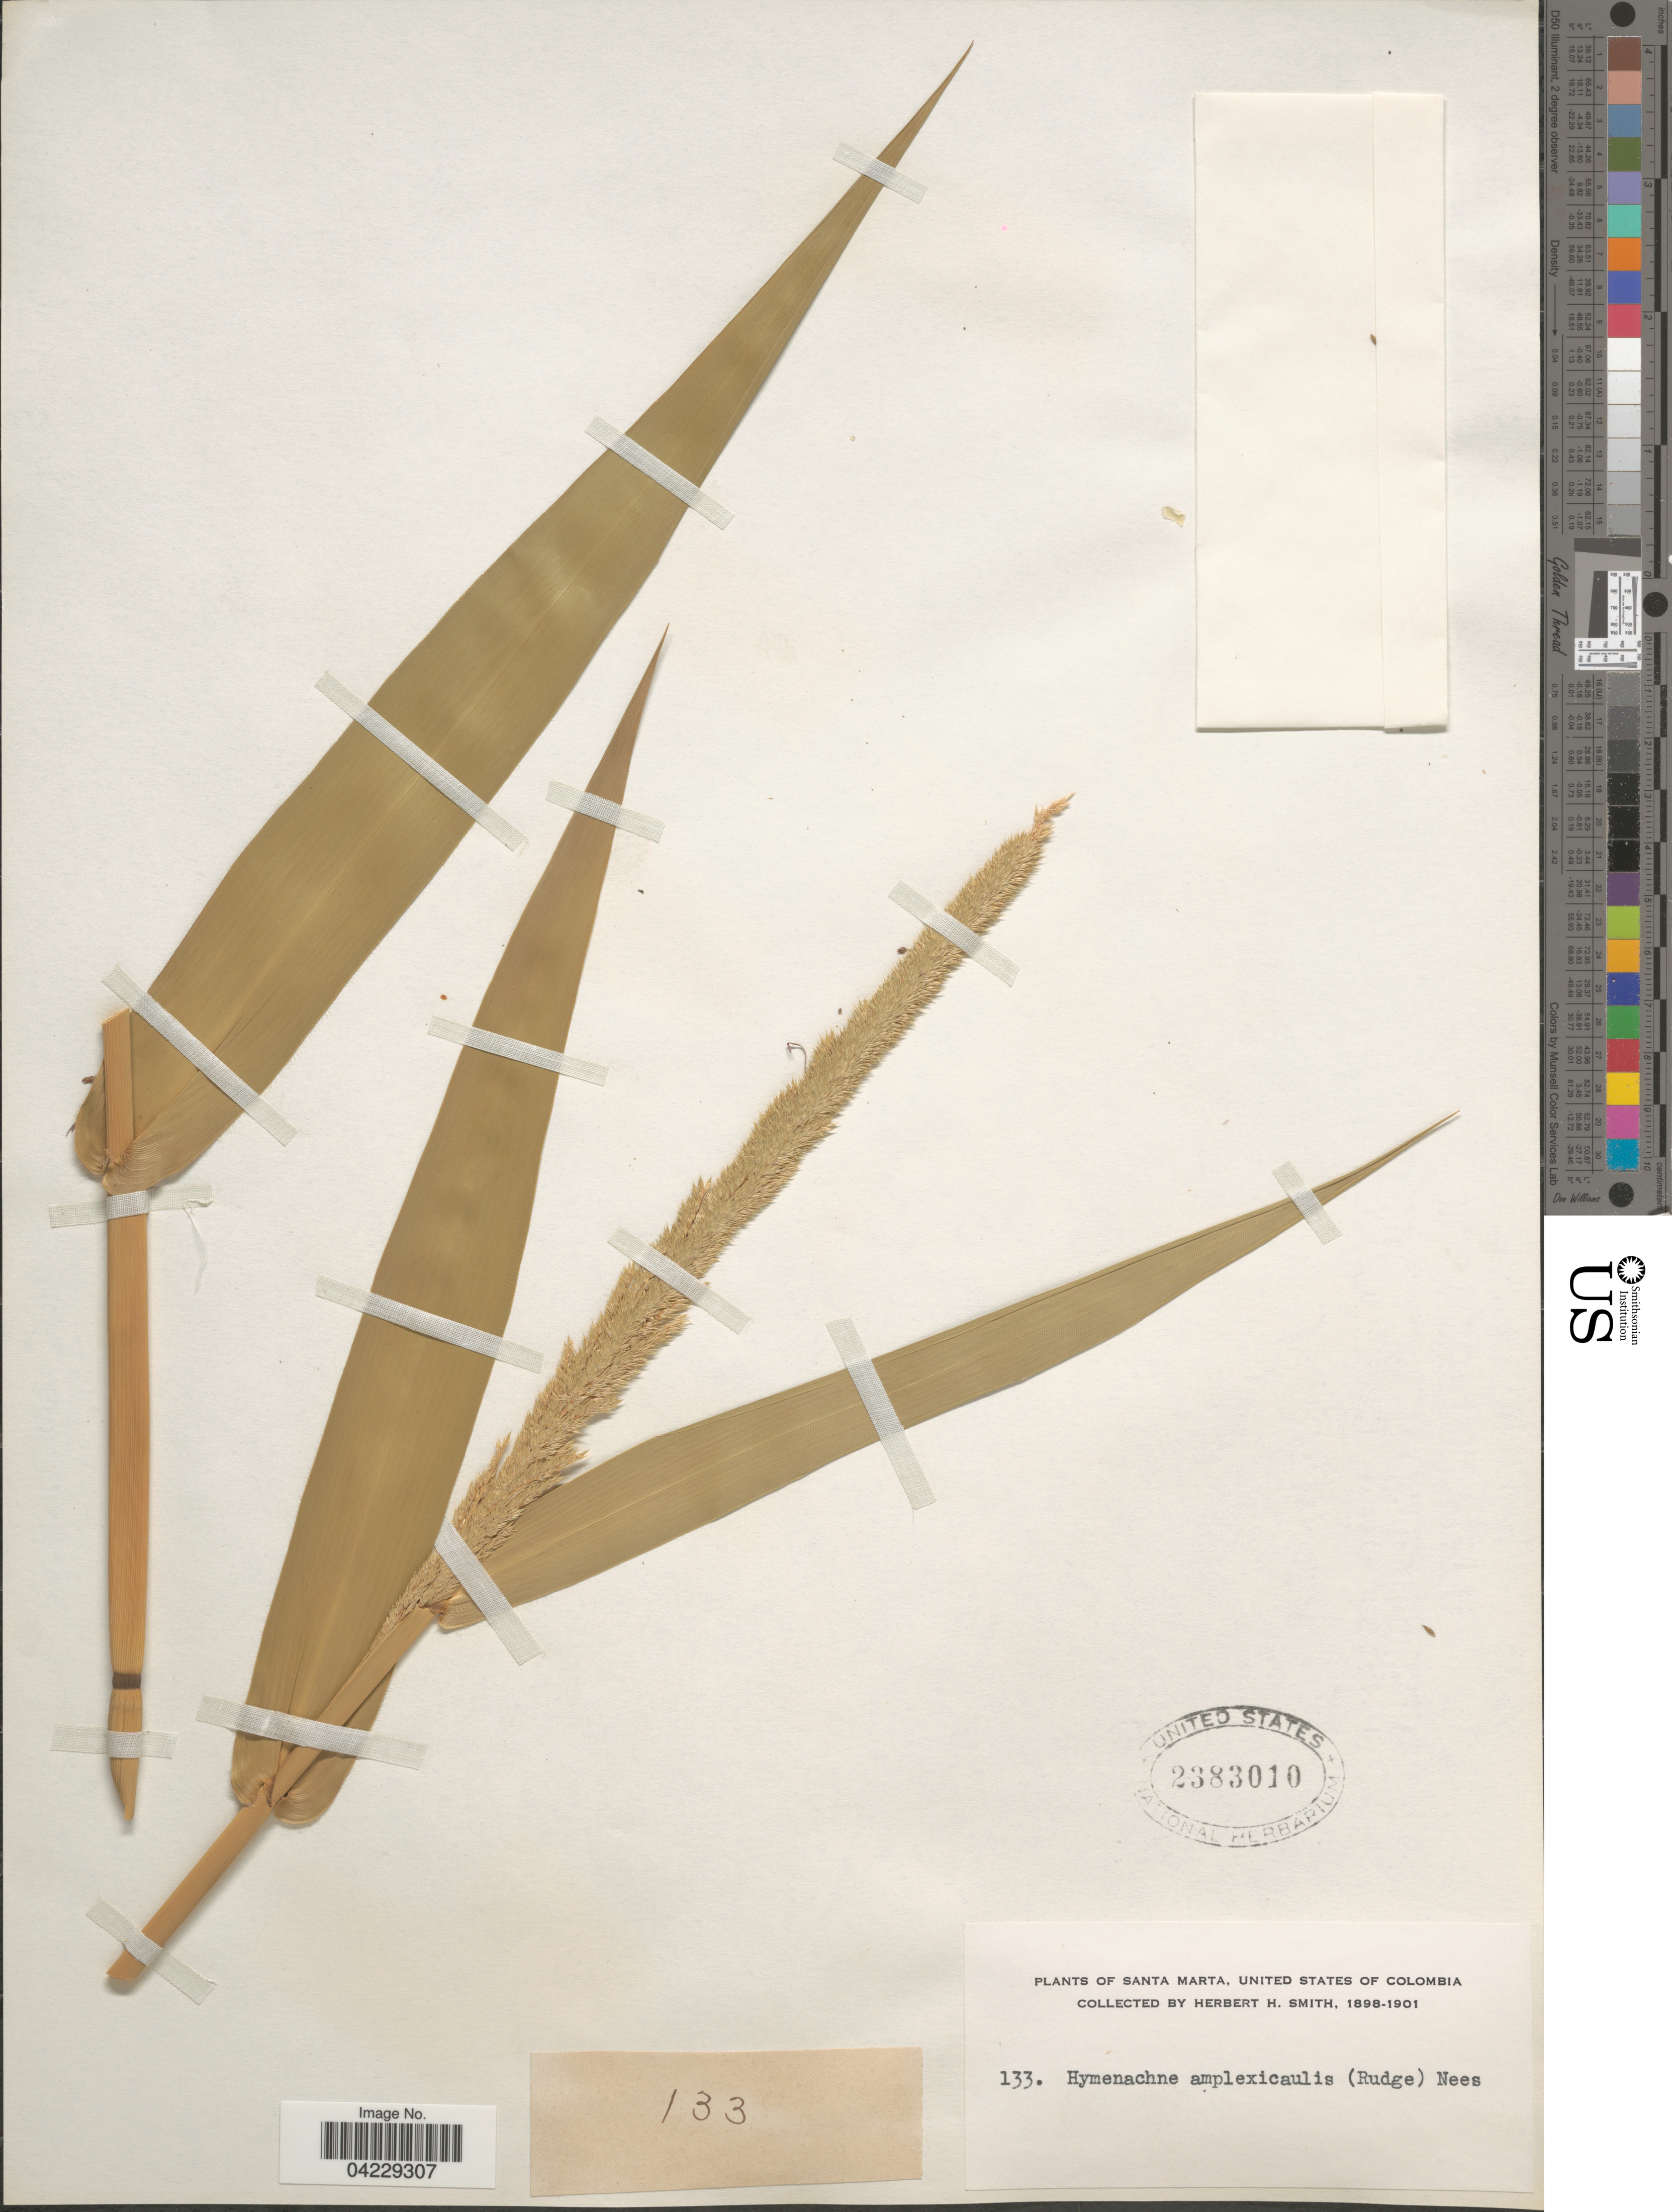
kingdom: Plantae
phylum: Tracheophyta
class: Liliopsida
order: Poales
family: Poaceae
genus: Hymenachne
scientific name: Hymenachne amplexicaulis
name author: (Rudge) Nees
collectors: Herbert H. Smith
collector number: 133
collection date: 1898/1901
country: Colombia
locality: Santa Marta, United States of Colombia.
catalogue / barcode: US 2383010